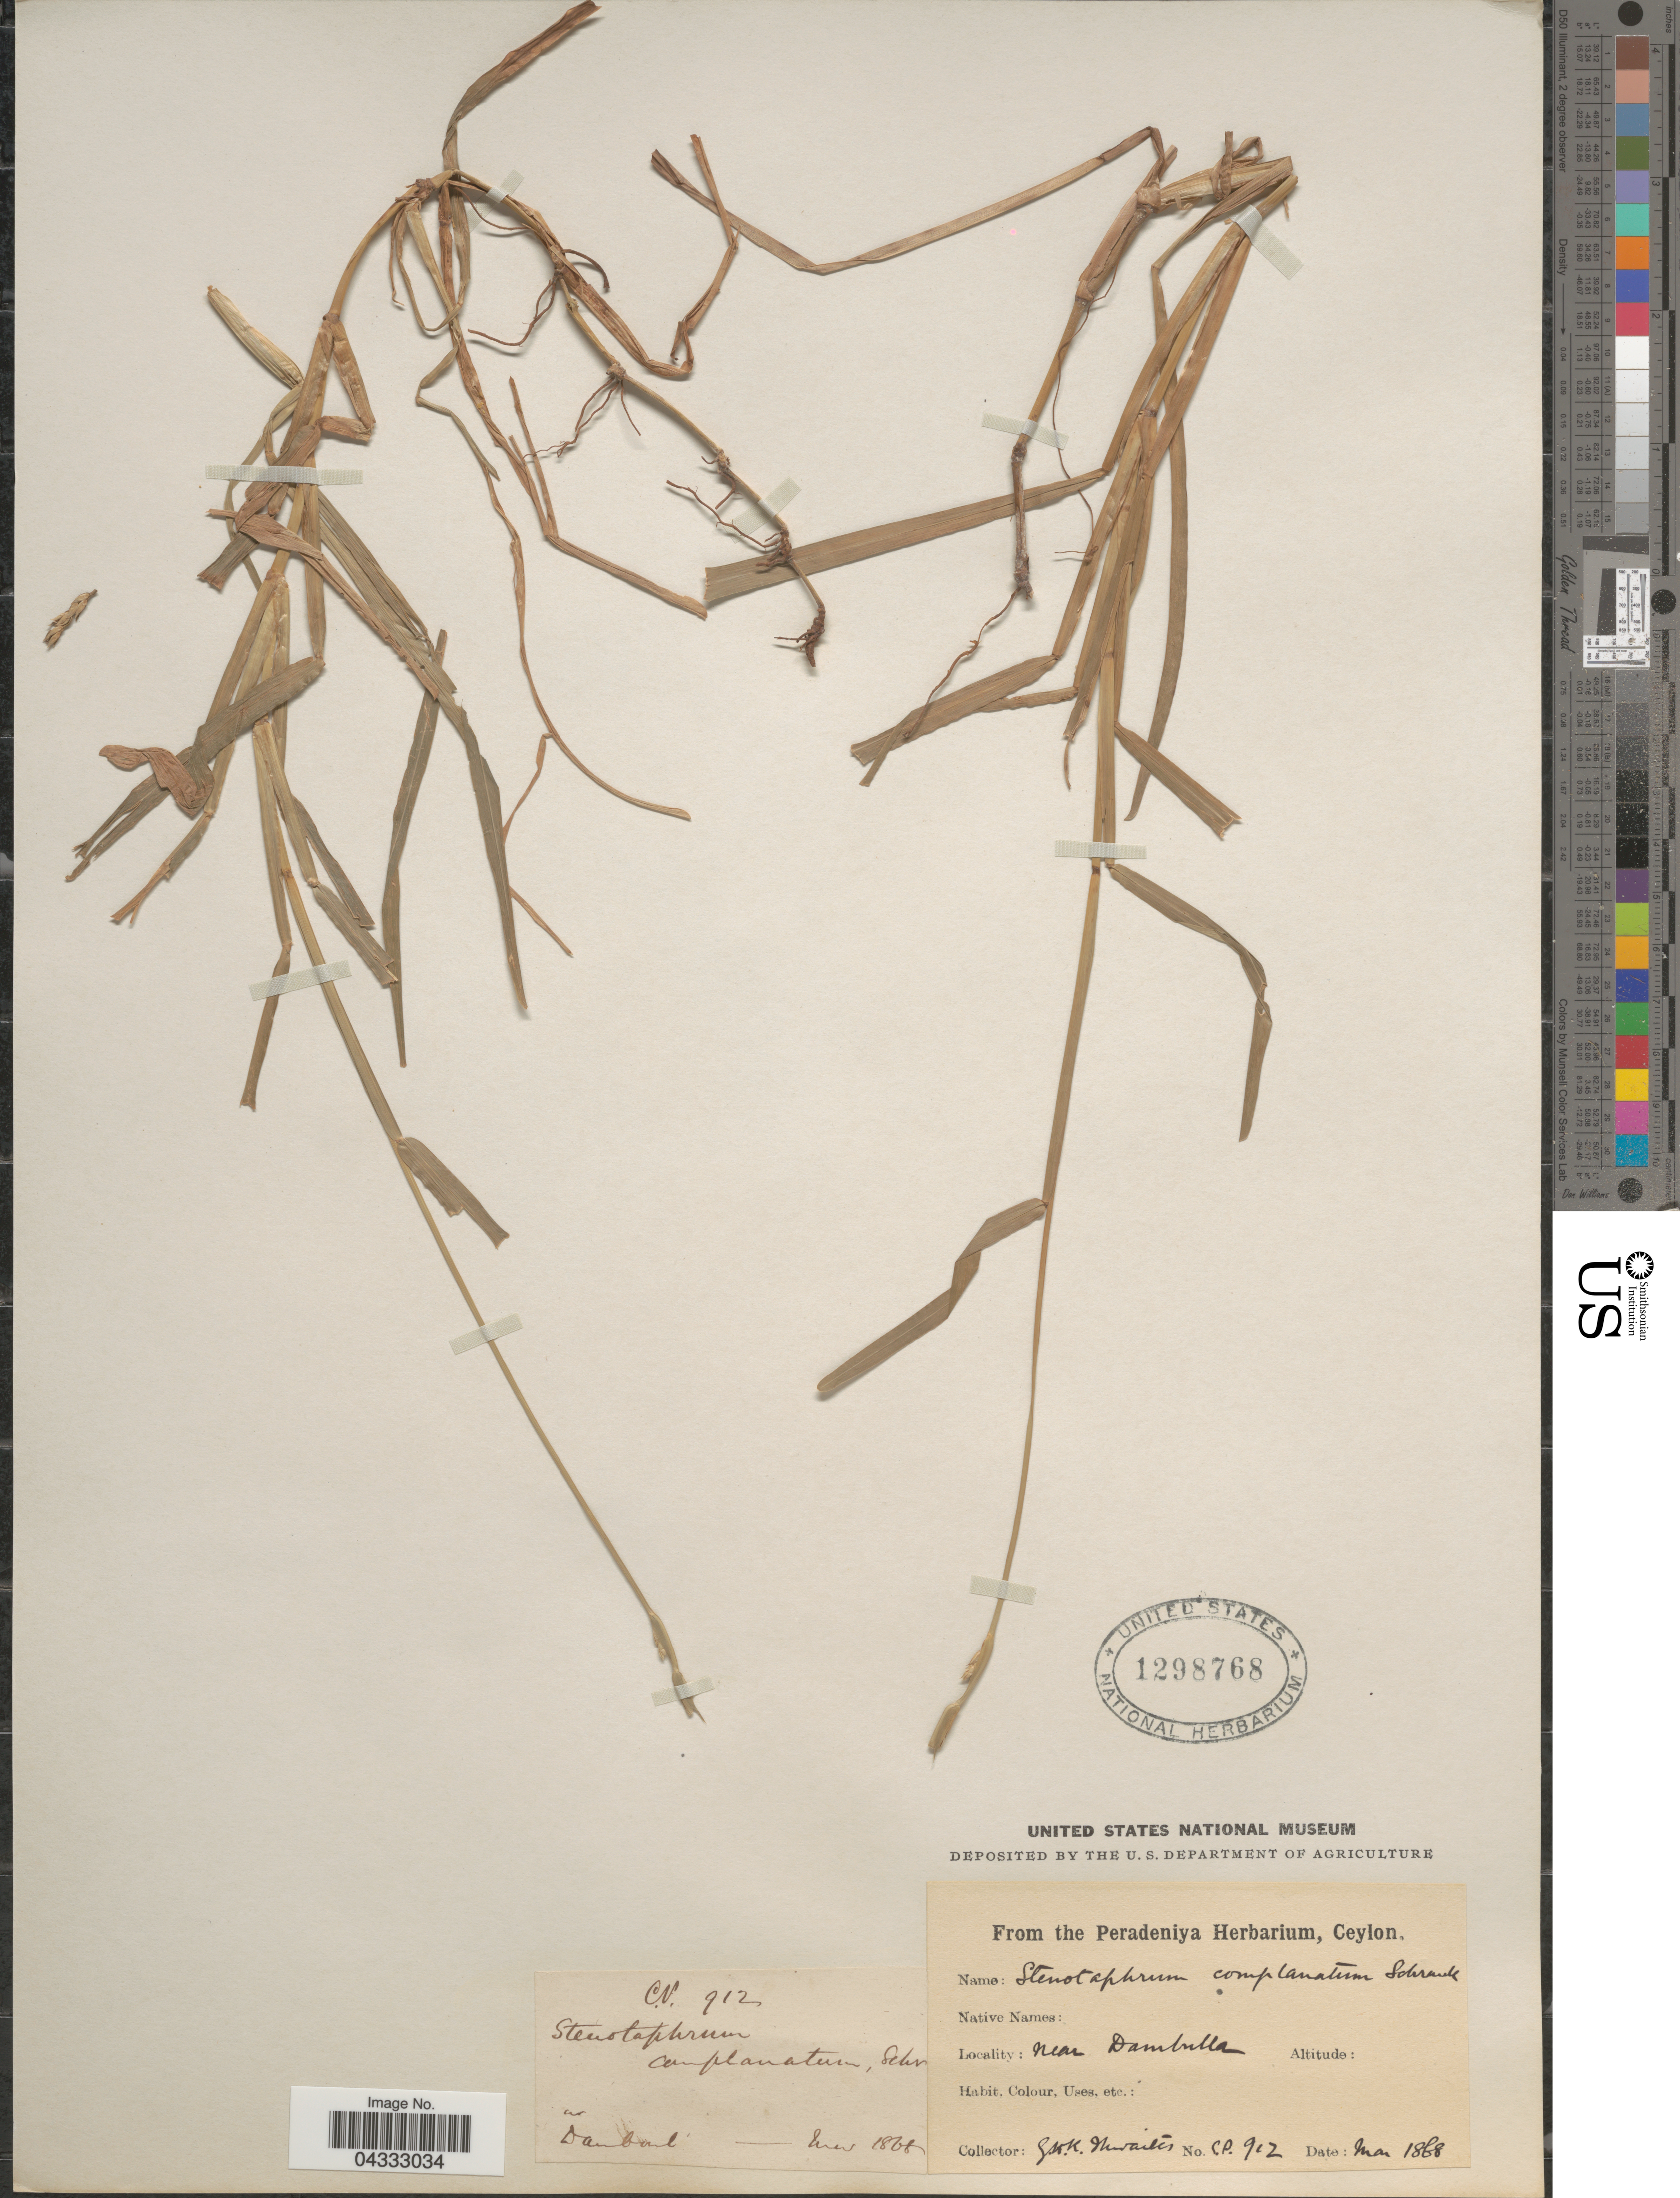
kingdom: Plantae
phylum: Tracheophyta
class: Liliopsida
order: Poales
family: Poaceae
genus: Stenotaphrum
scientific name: Stenotaphrum dimidiatum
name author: (L.) Brongn.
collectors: G. H. K. Thwaites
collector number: CP912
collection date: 1868-03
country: Sri Lanka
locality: Near Dambulla.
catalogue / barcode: US 1298768